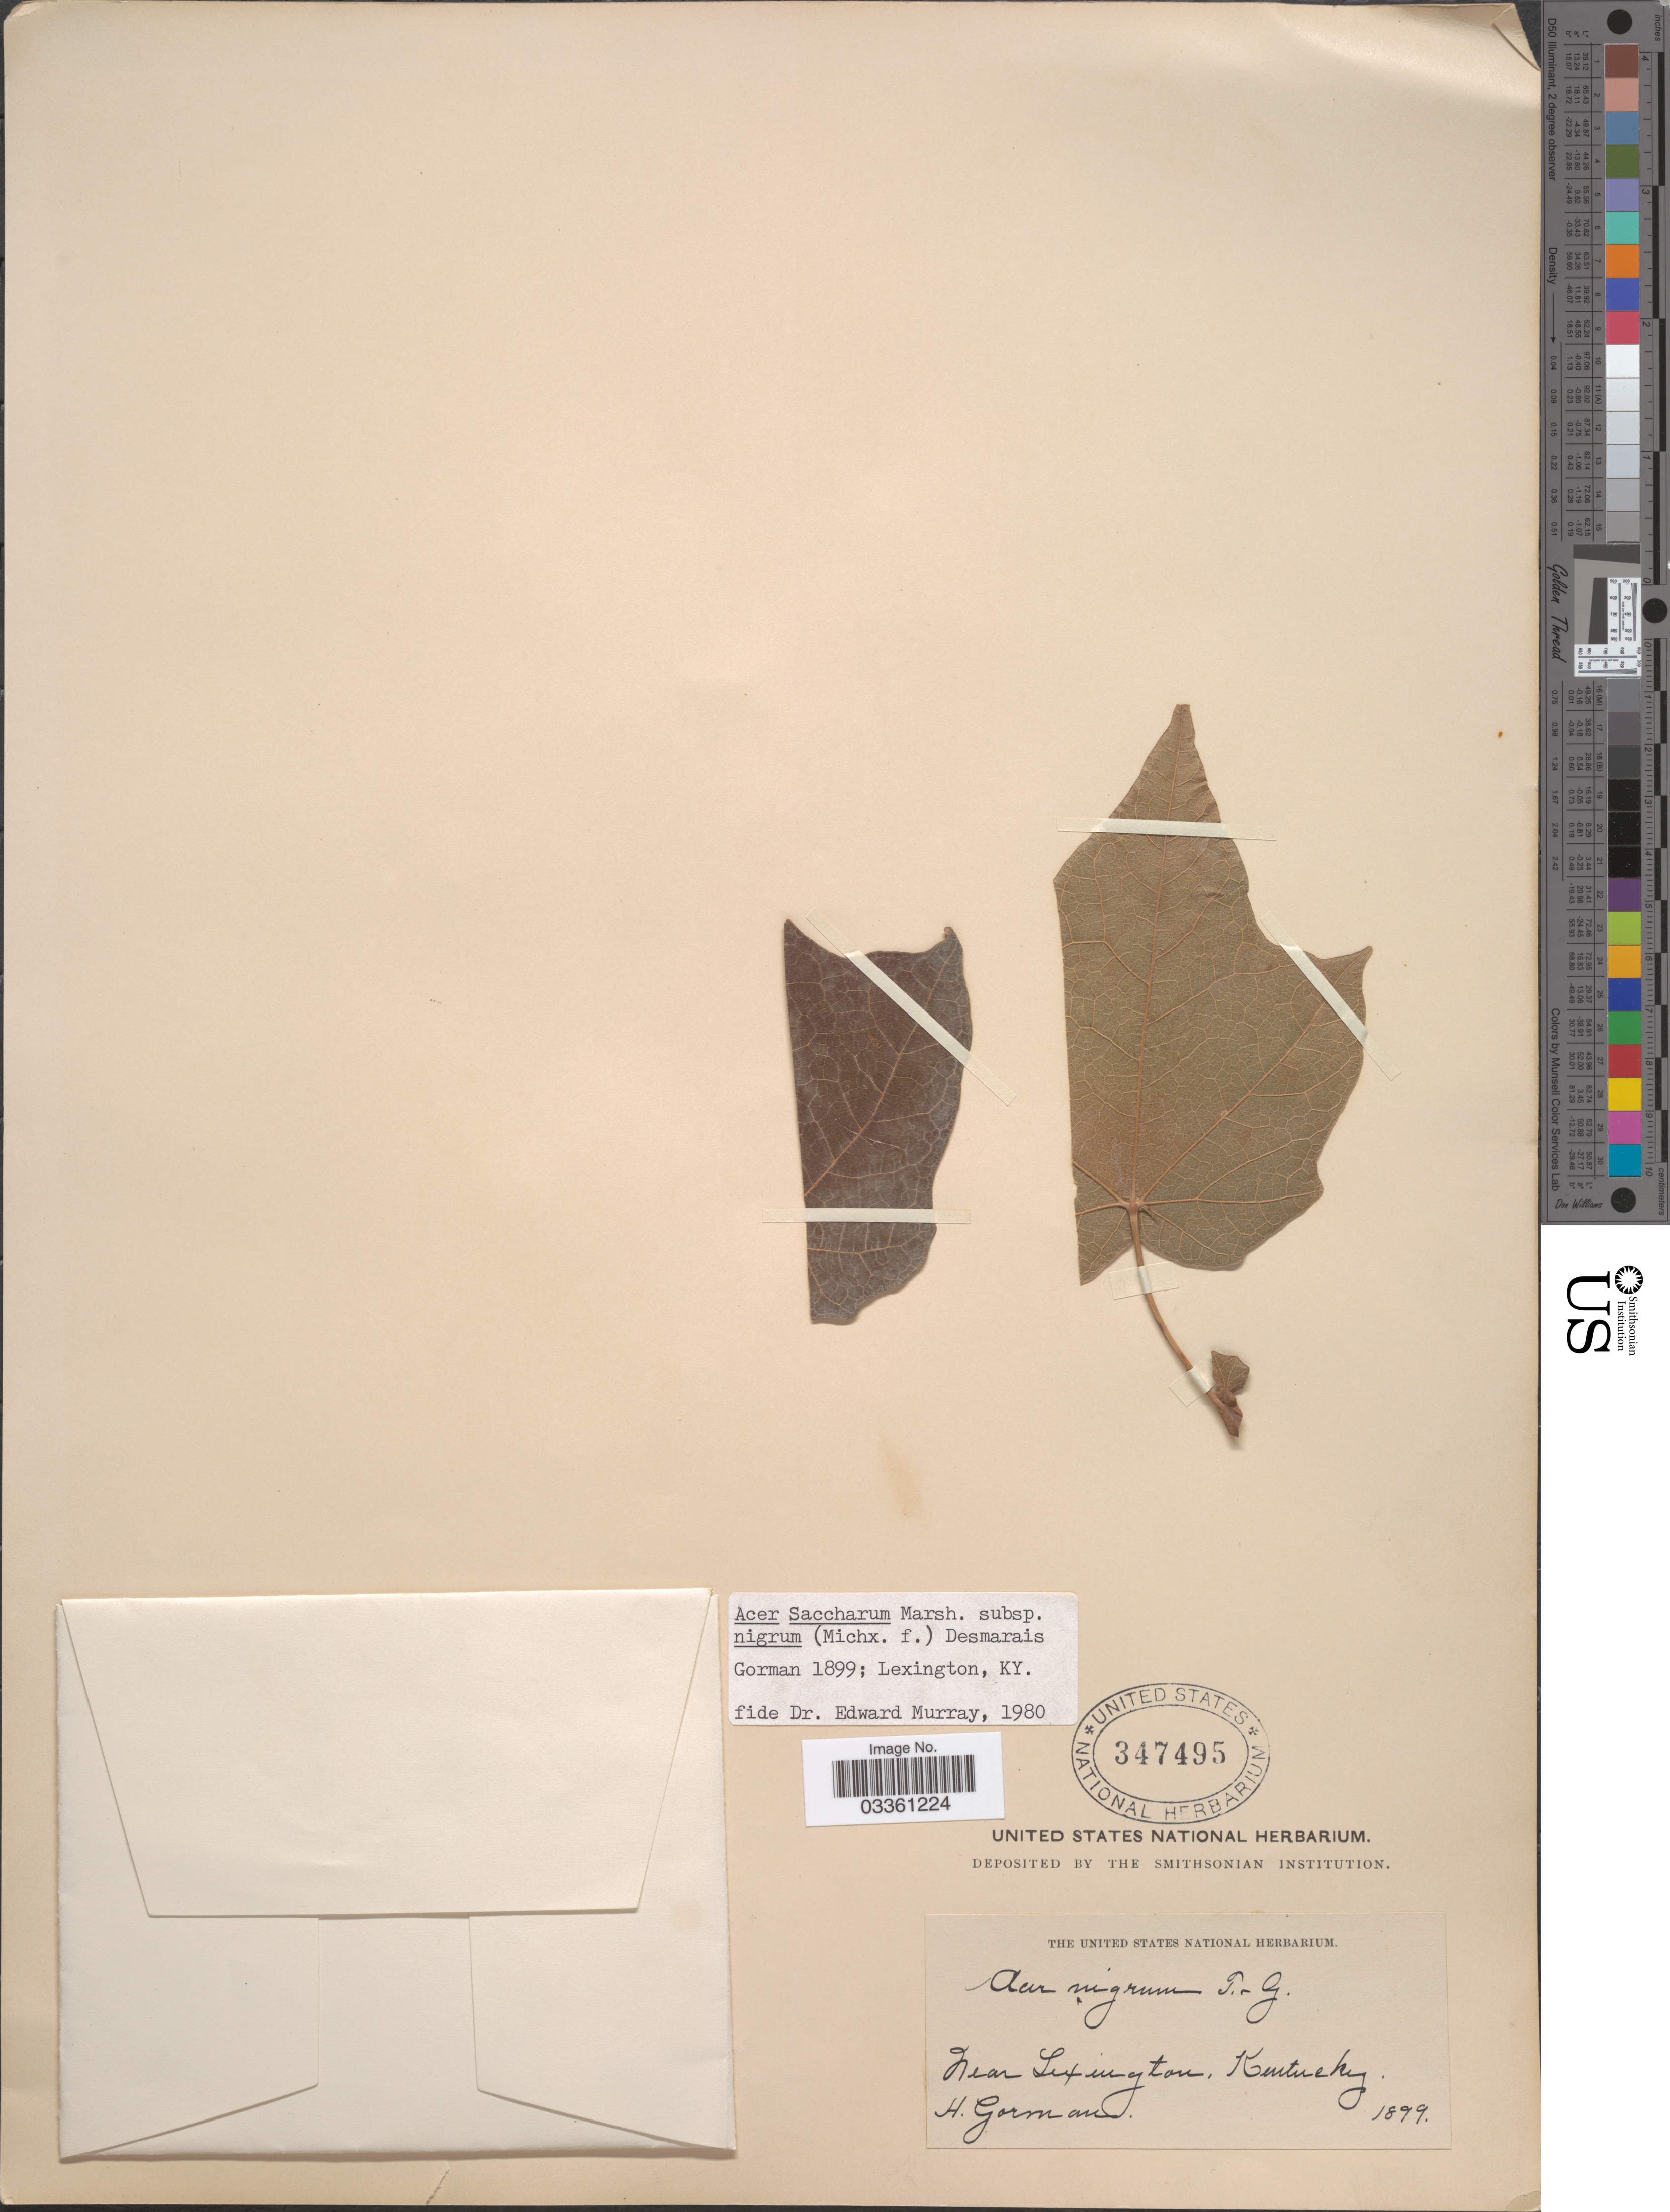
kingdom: Plantae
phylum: Tracheophyta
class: Magnoliopsida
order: Sapindales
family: Sapindaceae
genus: Acer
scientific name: Acer saccharum subsp. nigrum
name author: (F. Michx.) Desmarais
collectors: H. Gorman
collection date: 1899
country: United States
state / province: Kentucky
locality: Near Lexington.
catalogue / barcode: US 347495